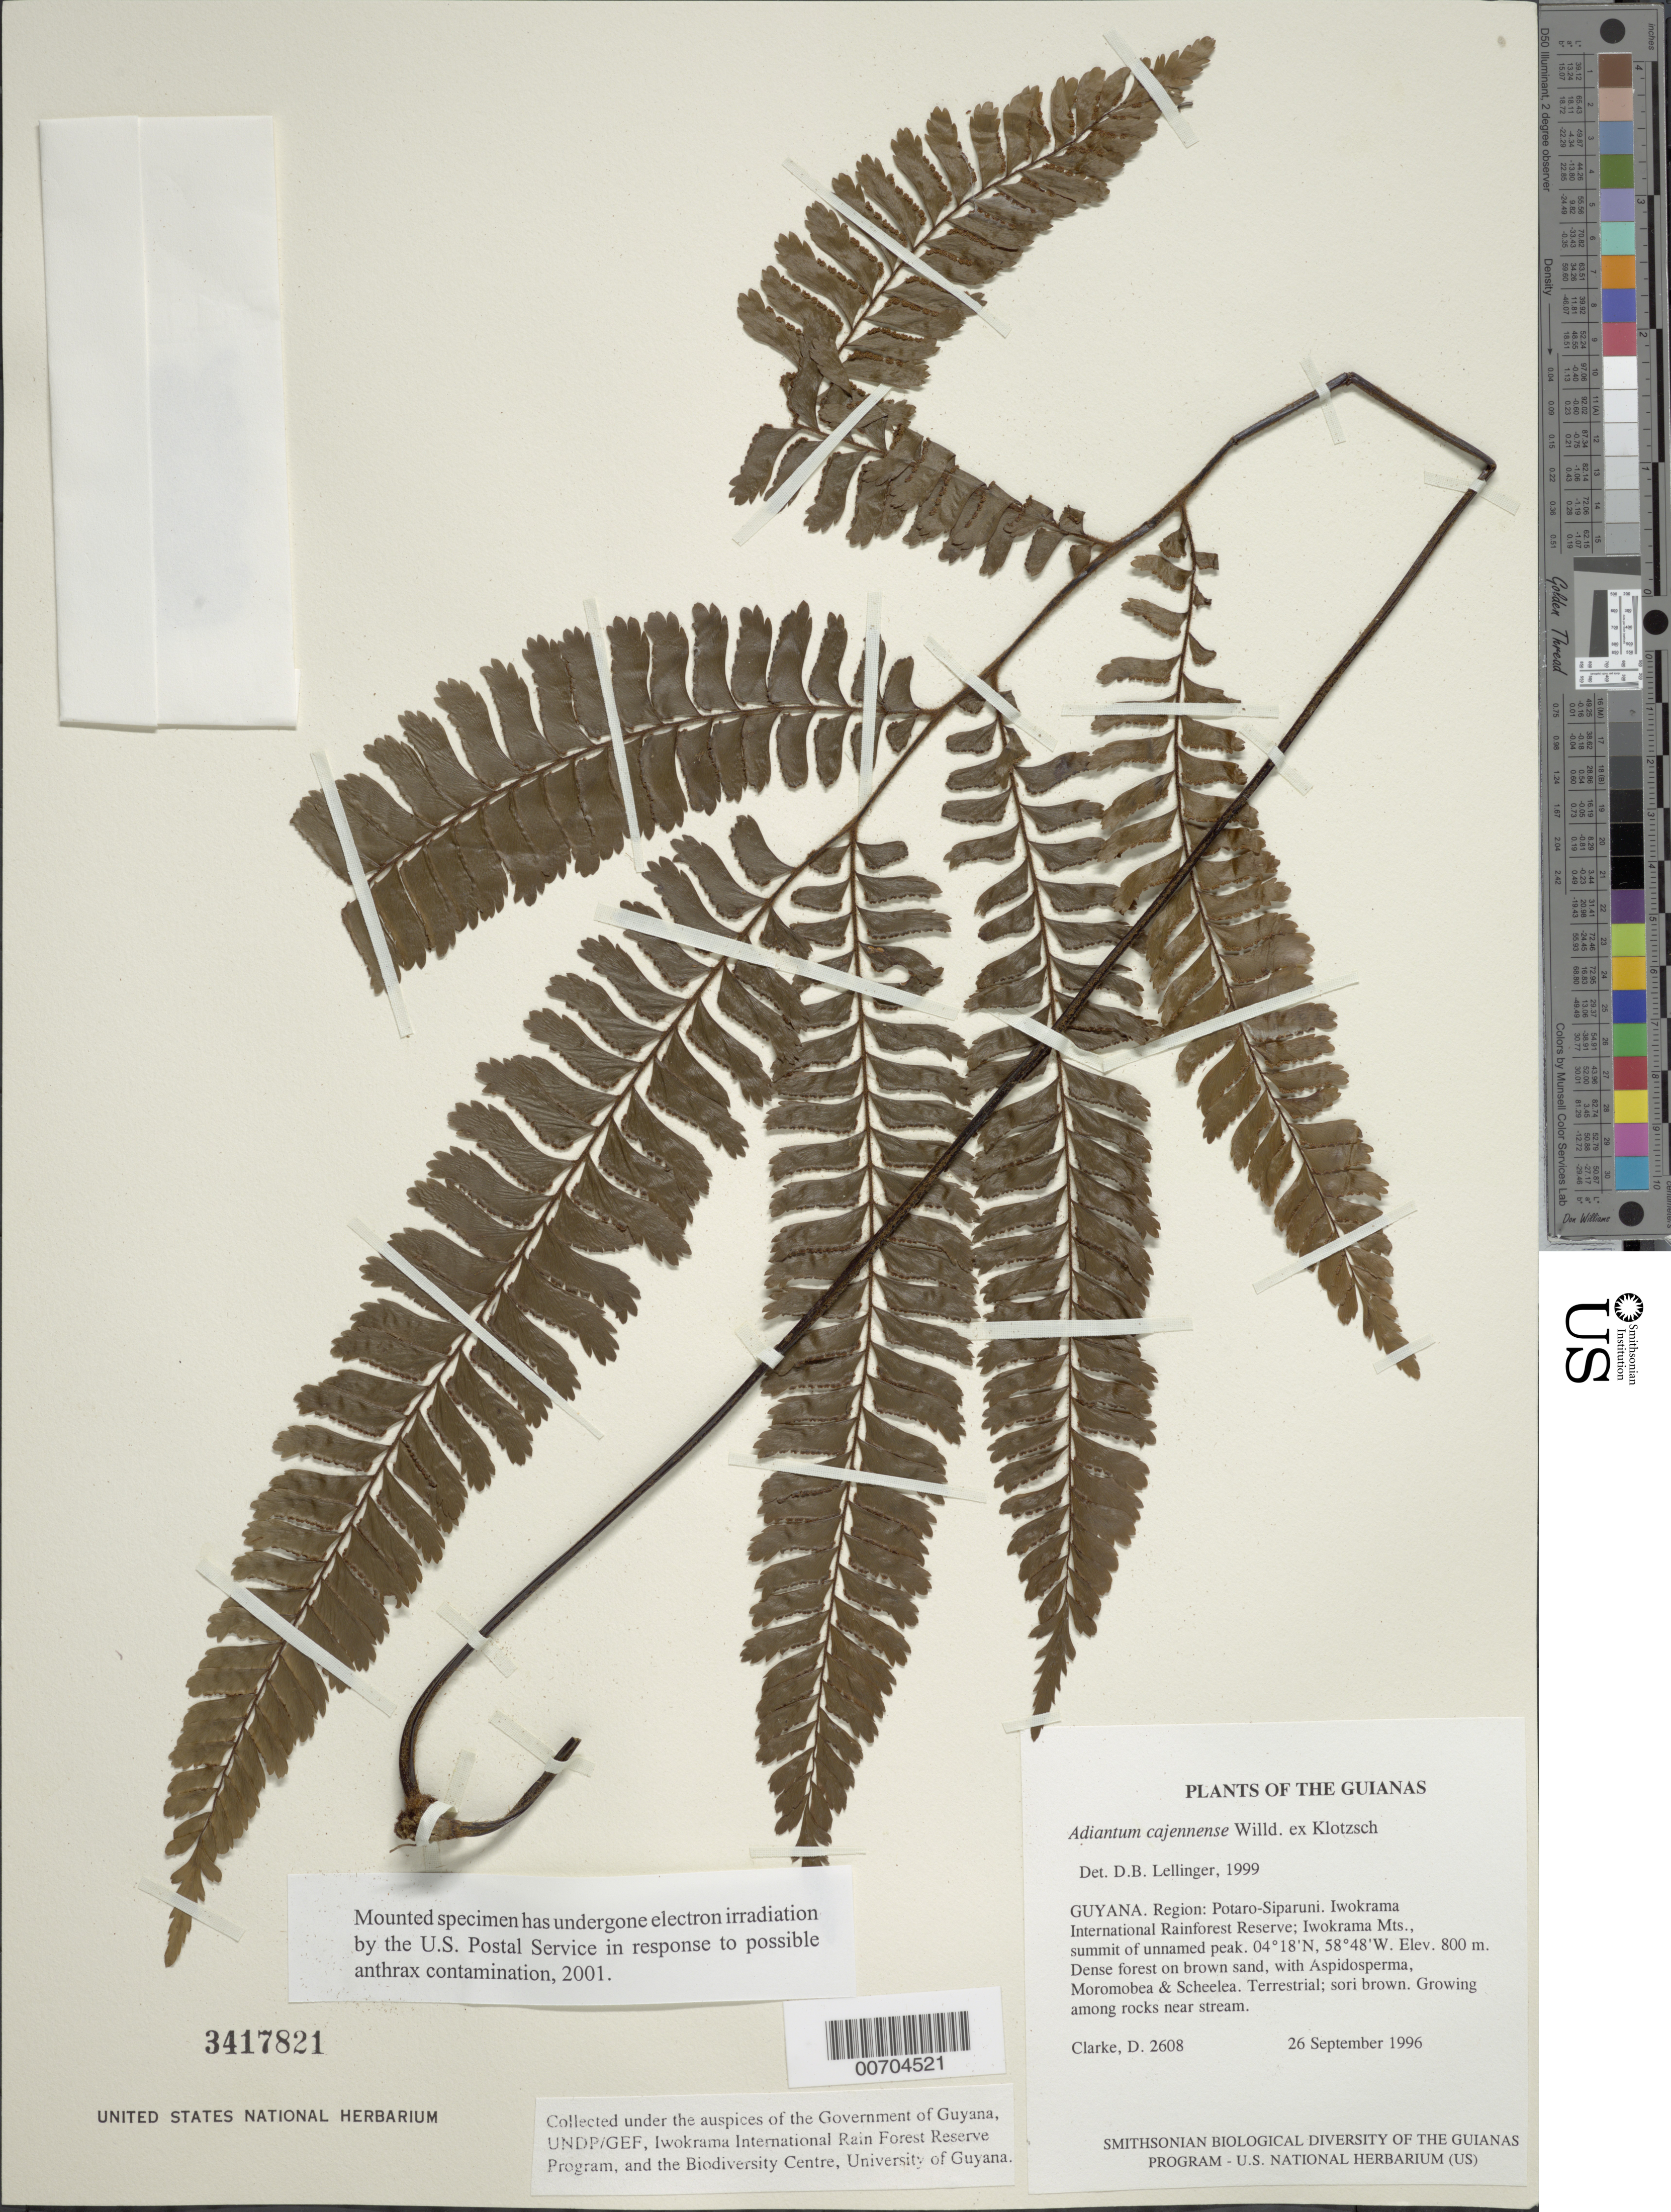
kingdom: Plantae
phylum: Tracheophyta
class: Polypodiopsida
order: Polypodiales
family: Pteridaceae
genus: Adiantum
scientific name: Adiantum cajennense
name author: Willd. ex Klotzsch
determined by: Lellinger, David B., (BOT), Smithsonian Institution - National Museum of Natural History (UNITED STATES)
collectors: H. D. Clarke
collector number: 2608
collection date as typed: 26 September 1996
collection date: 1996-09-26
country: Guyana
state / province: Potaro-Siparuni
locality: Iwokrama International Rainforest Reserve; Iwokrama Mts., summit of unnamed peak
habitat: Dense forest on brown sand, with Aspidosperma, Moronobea & Scheelea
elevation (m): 800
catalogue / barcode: US 3417821